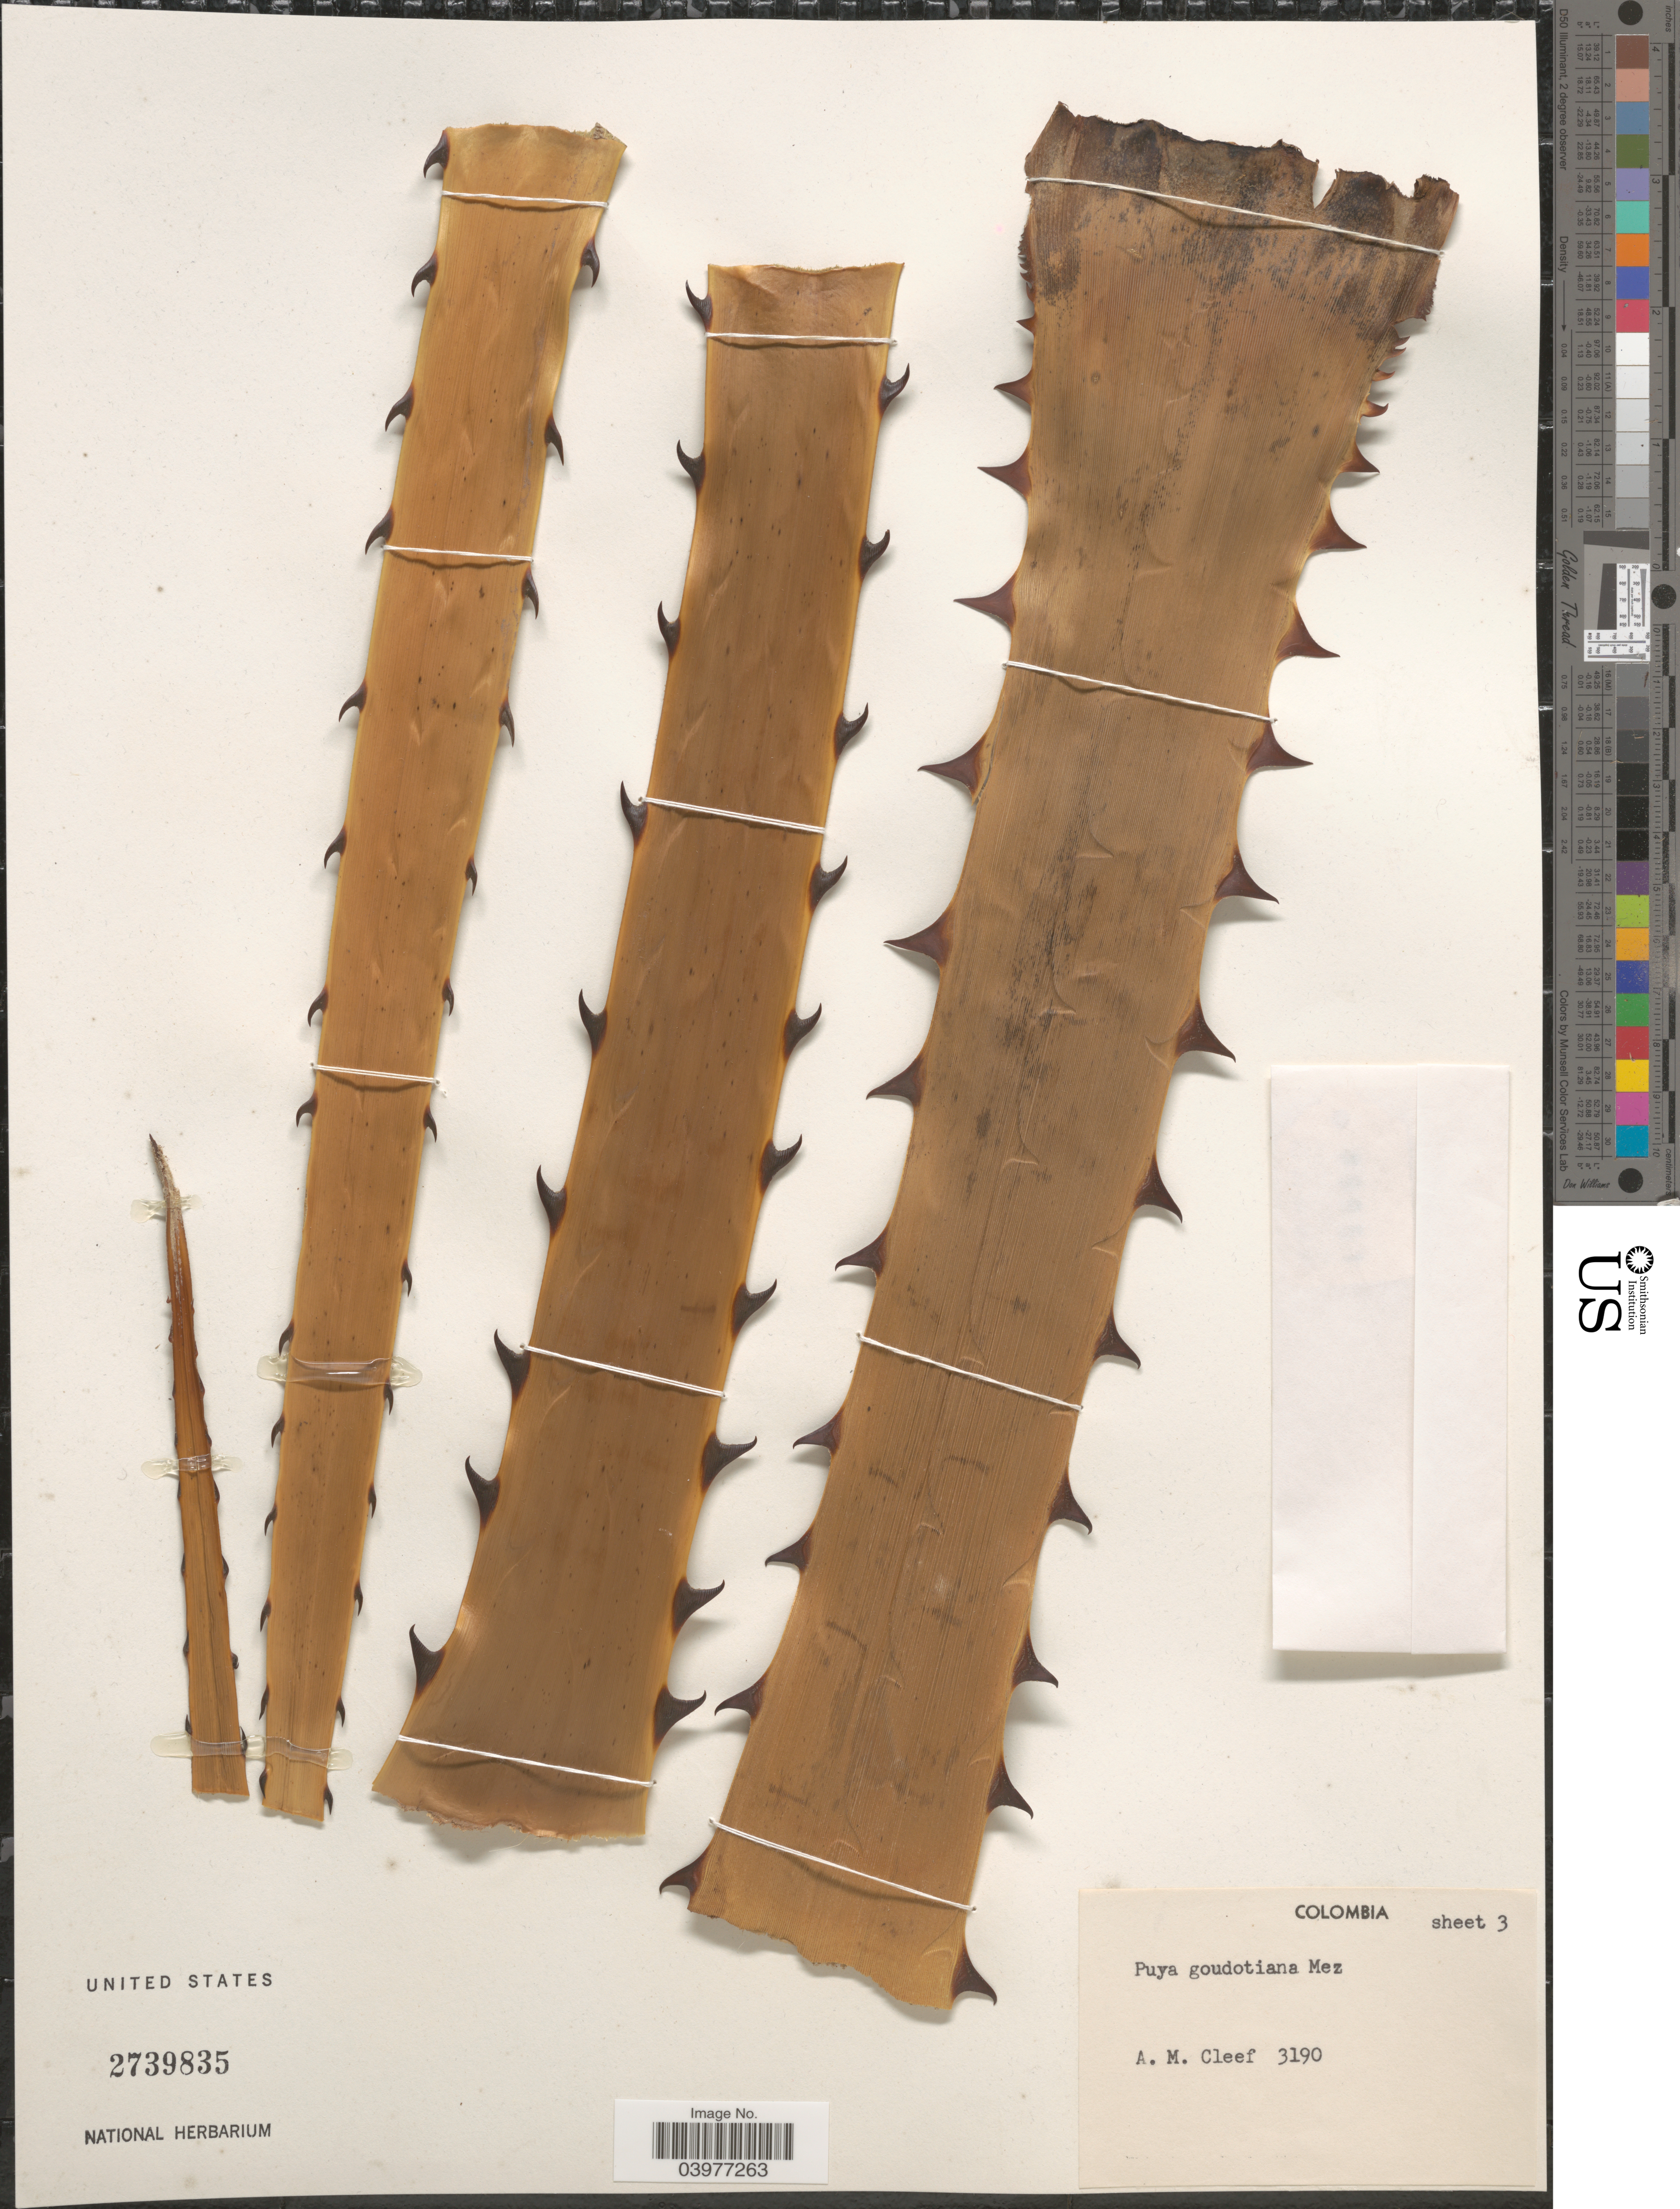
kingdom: Plantae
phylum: Tracheophyta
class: Liliopsida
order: Poales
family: Bromeliaceae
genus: Puya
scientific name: Puya goudotiana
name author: Mez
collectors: A. M. Cleef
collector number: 3190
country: Colombia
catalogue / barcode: US 2739835